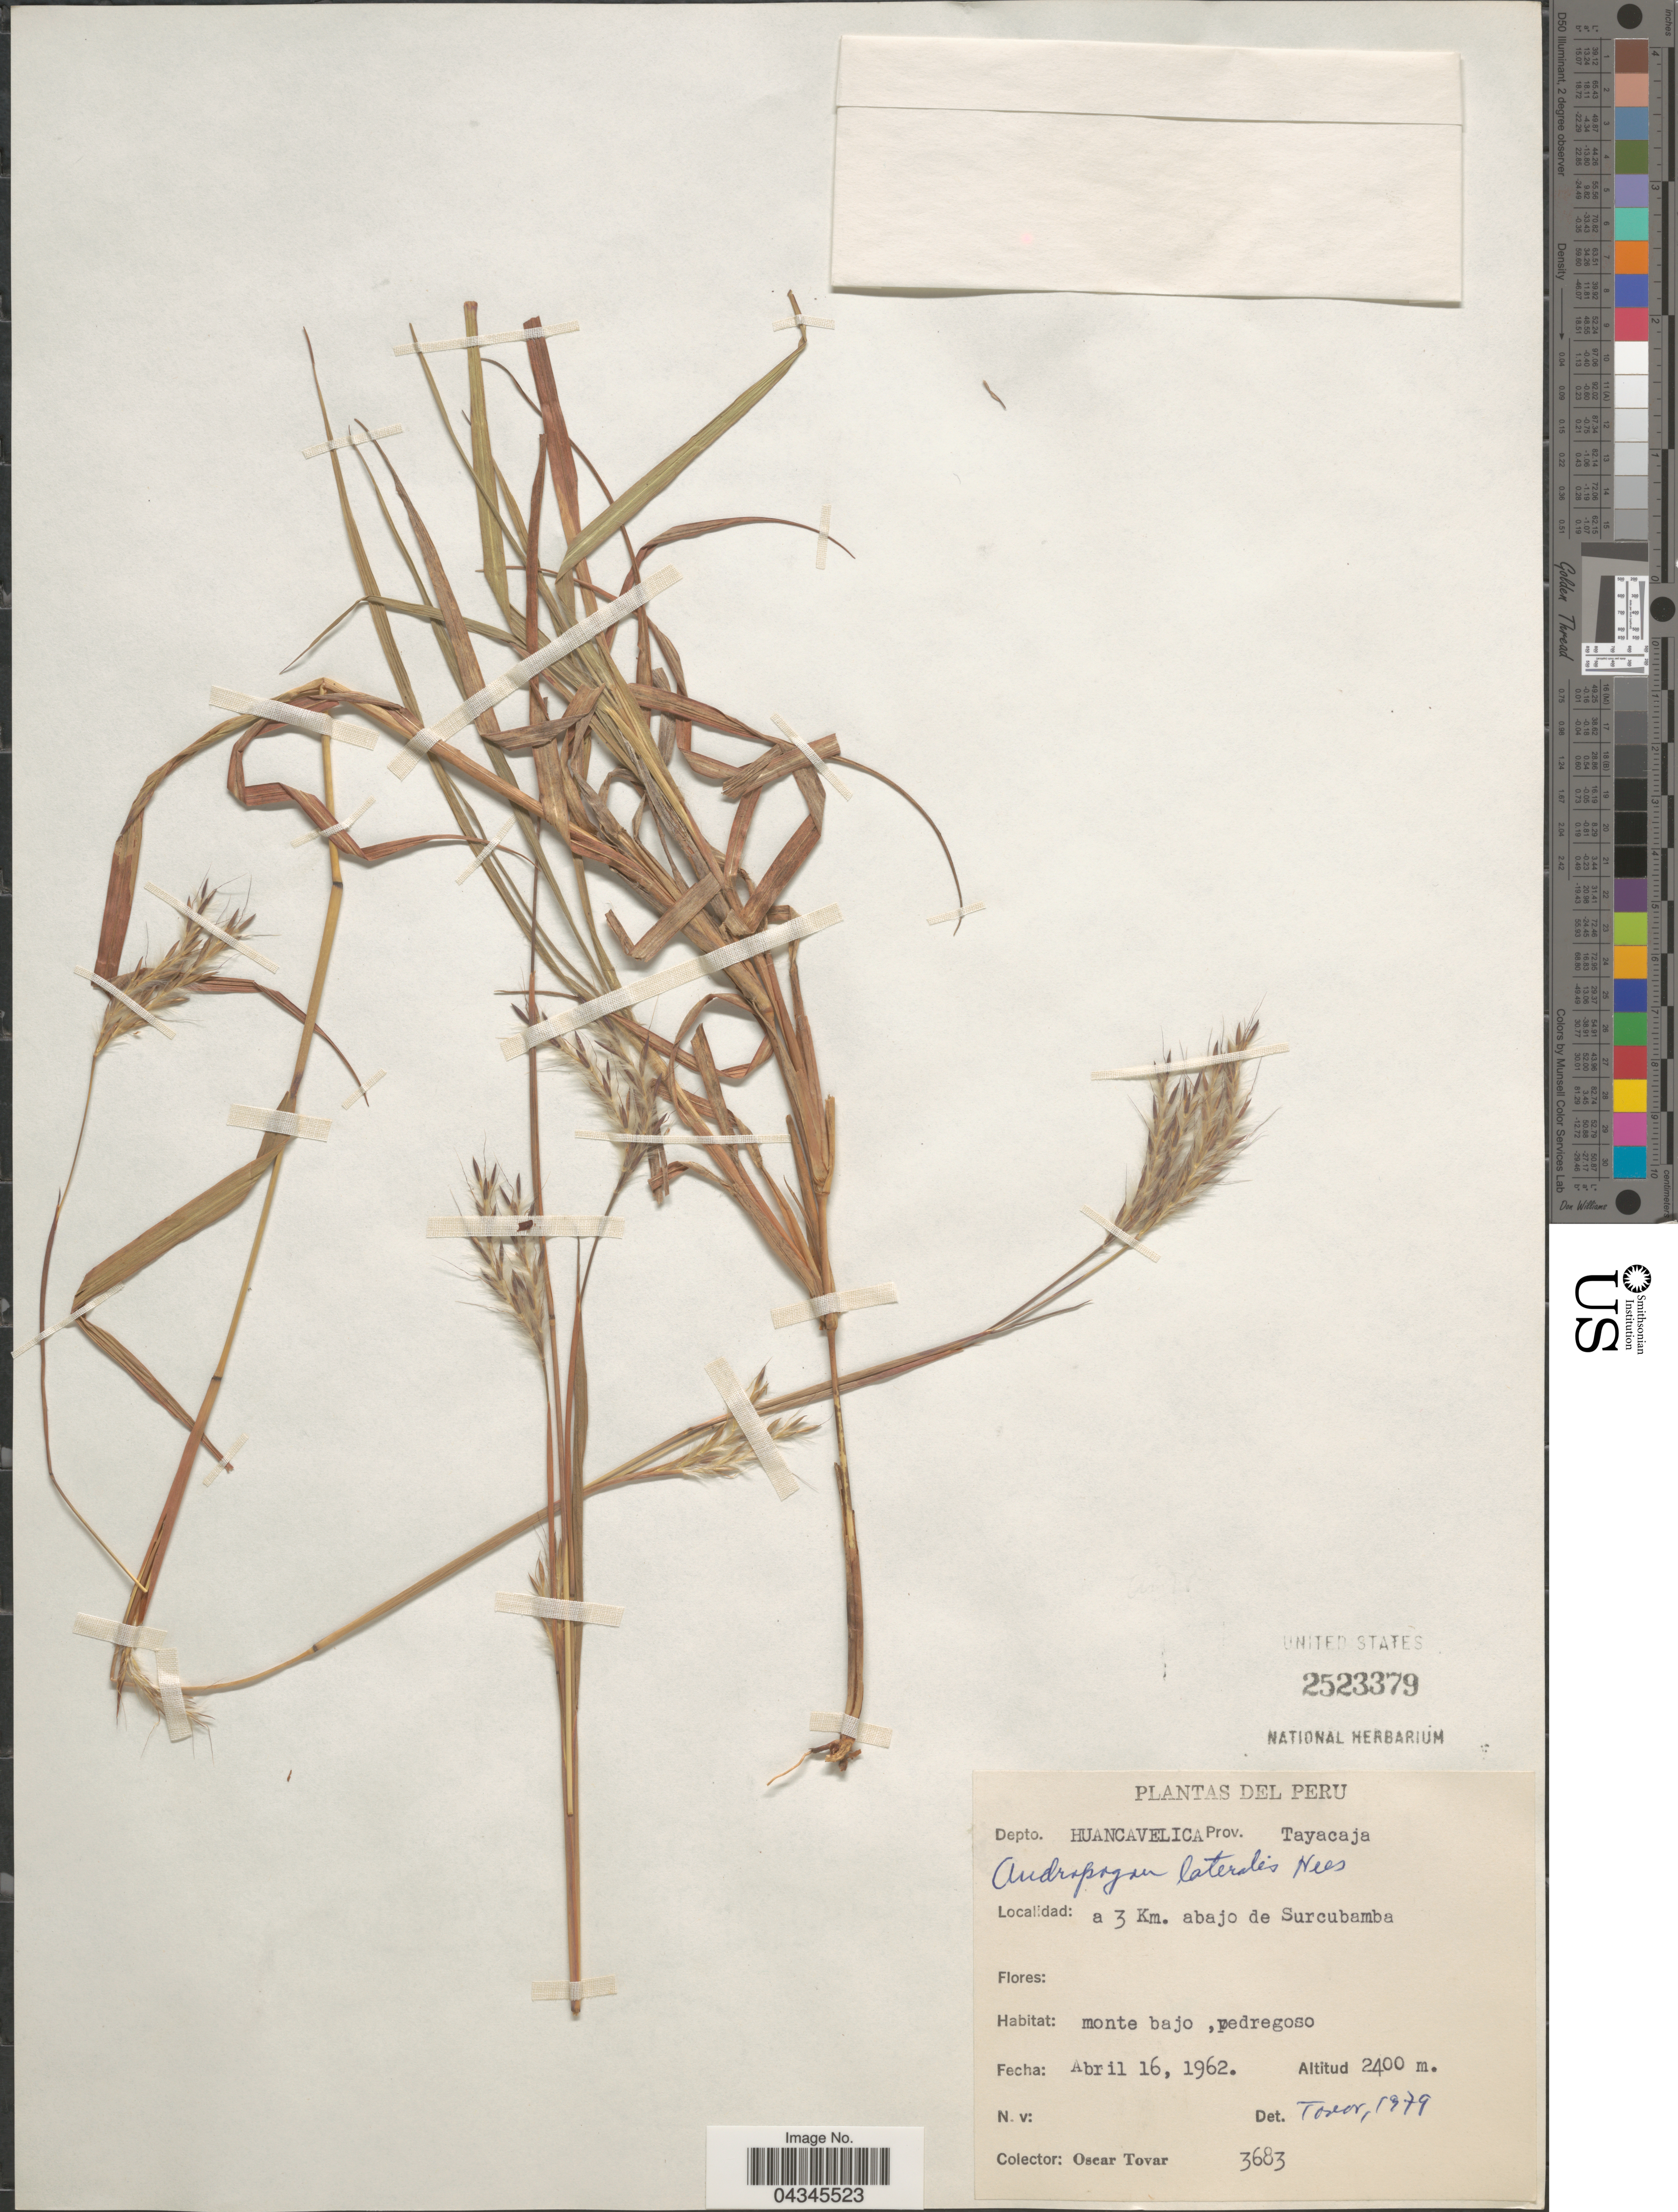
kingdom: Plantae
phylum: Tracheophyta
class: Liliopsida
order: Poales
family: Poaceae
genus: Andropogon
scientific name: Andropogon lateralis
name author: Nees in Mart.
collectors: Ó. Tovar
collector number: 3683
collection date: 1962-04-16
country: Peru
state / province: Huancavelica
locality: Depto. Huancavelica. Prov. Tayacaja. A 3 Km. abajo de Surcubamba.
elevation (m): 2400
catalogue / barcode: US 2523379